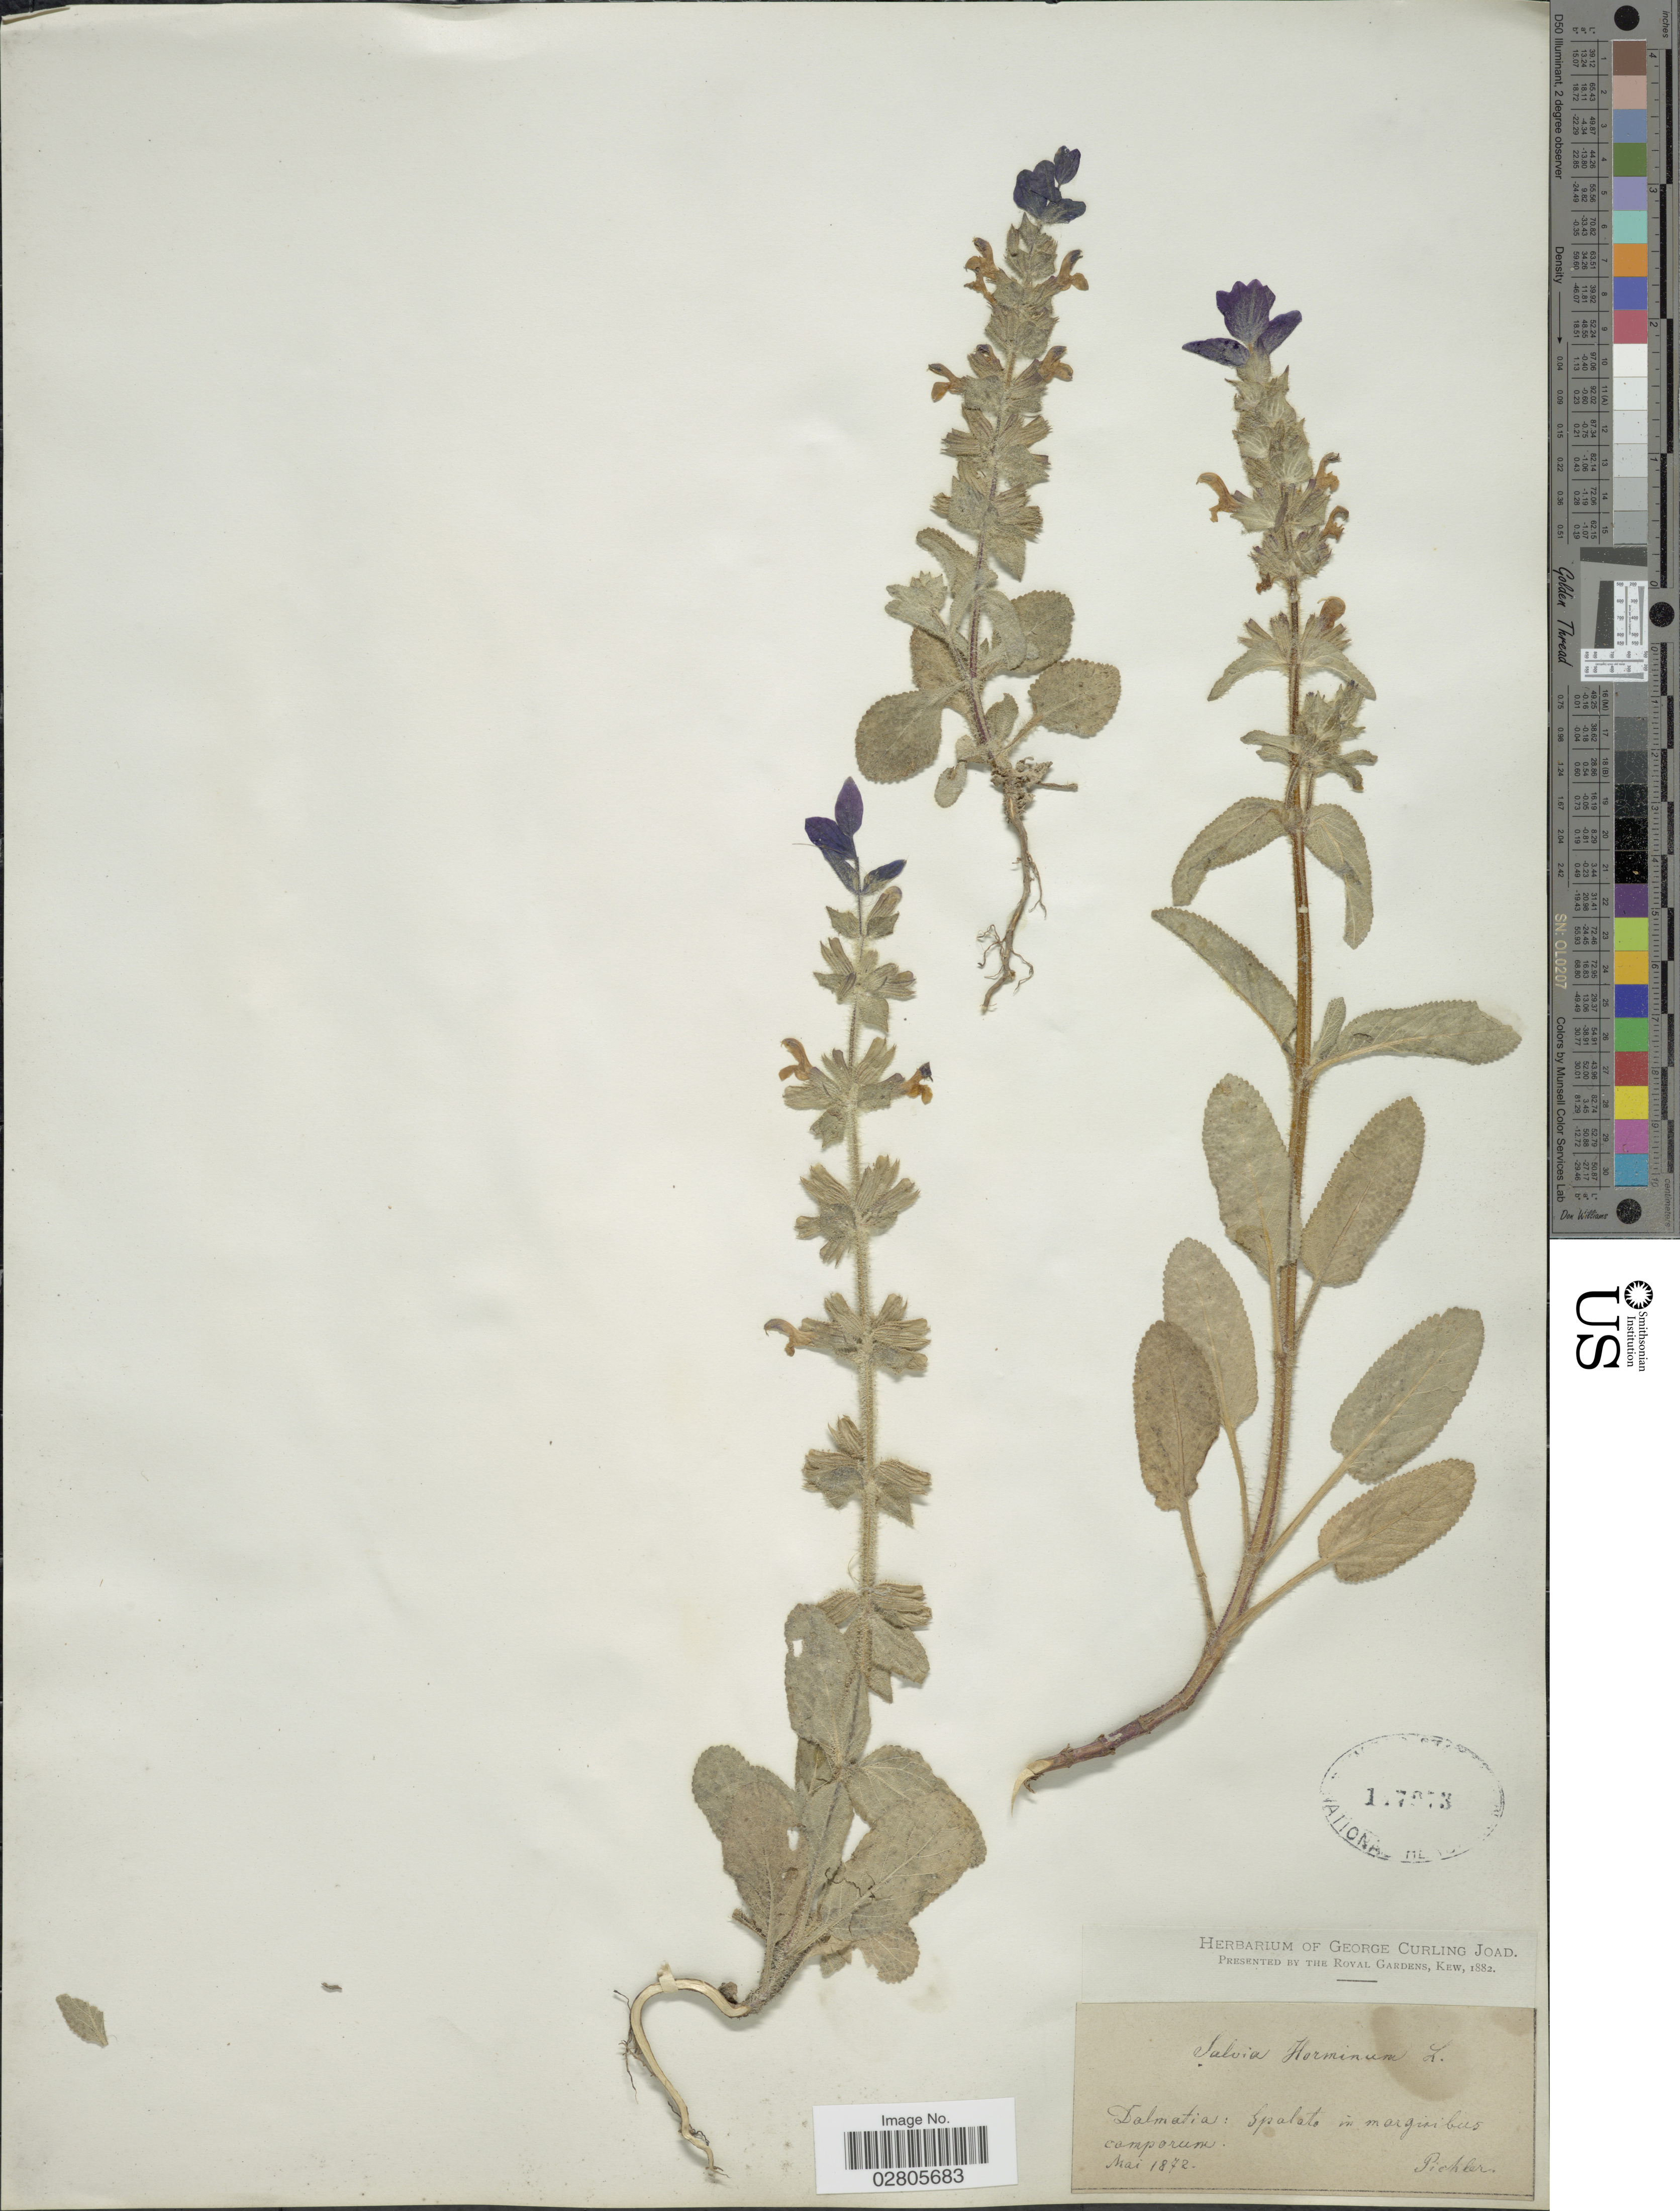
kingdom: Plantae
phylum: Tracheophyta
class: Magnoliopsida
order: Lamiales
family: Lamiaceae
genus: Salvia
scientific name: Salvia horminum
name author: L.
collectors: Pichler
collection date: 1872-05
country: Croatia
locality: Dalmatia: Spalato in marginibus camporum.